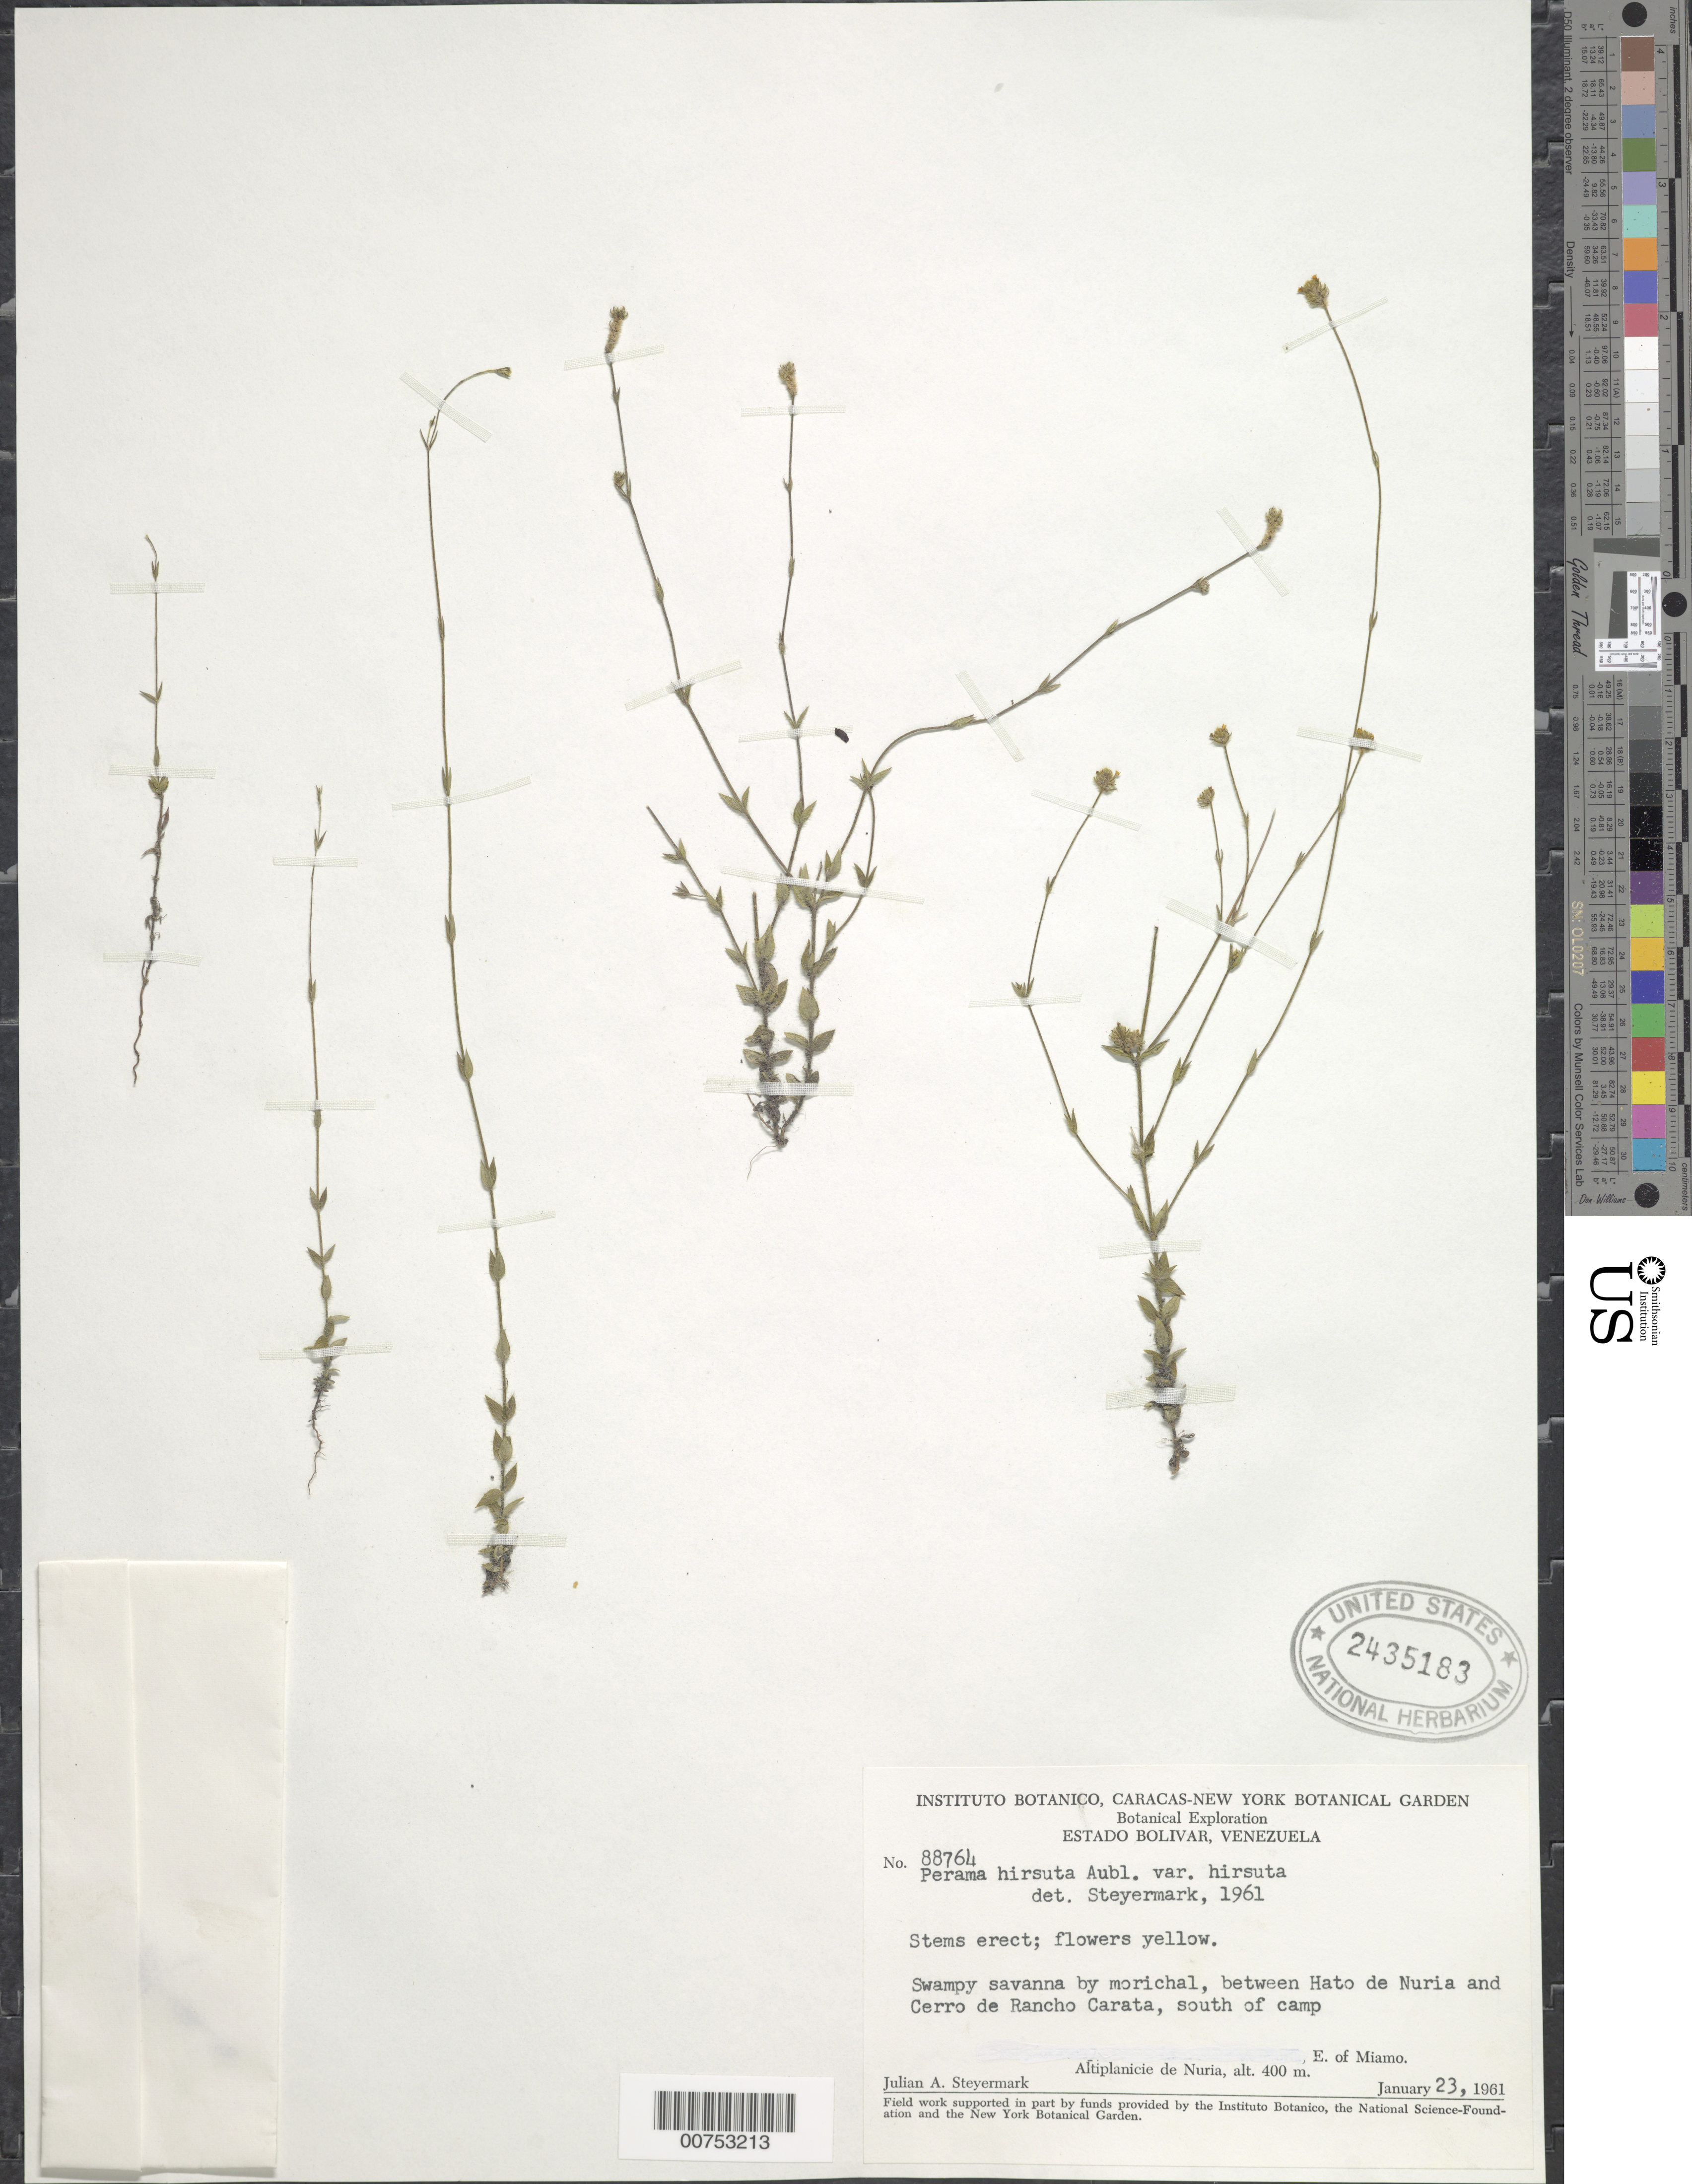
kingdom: Plantae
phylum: Tracheophyta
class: Magnoliopsida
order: Gentianales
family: Rubiaceae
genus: Perama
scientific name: Perama hirsuta var. hirsuta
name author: Aubl.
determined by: Steyermark, Julian A., (VEN)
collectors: J. Steyermark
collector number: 88764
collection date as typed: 23-Jan-61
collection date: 1961-01-23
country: Venezuela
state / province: Bolívar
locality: Altiplanicie de Nuria, E of Miamo, between Hato de Nuria and Cerro de Rancho Carata, south of camp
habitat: Swampy savanna, by morichal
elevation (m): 400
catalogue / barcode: US 2435183